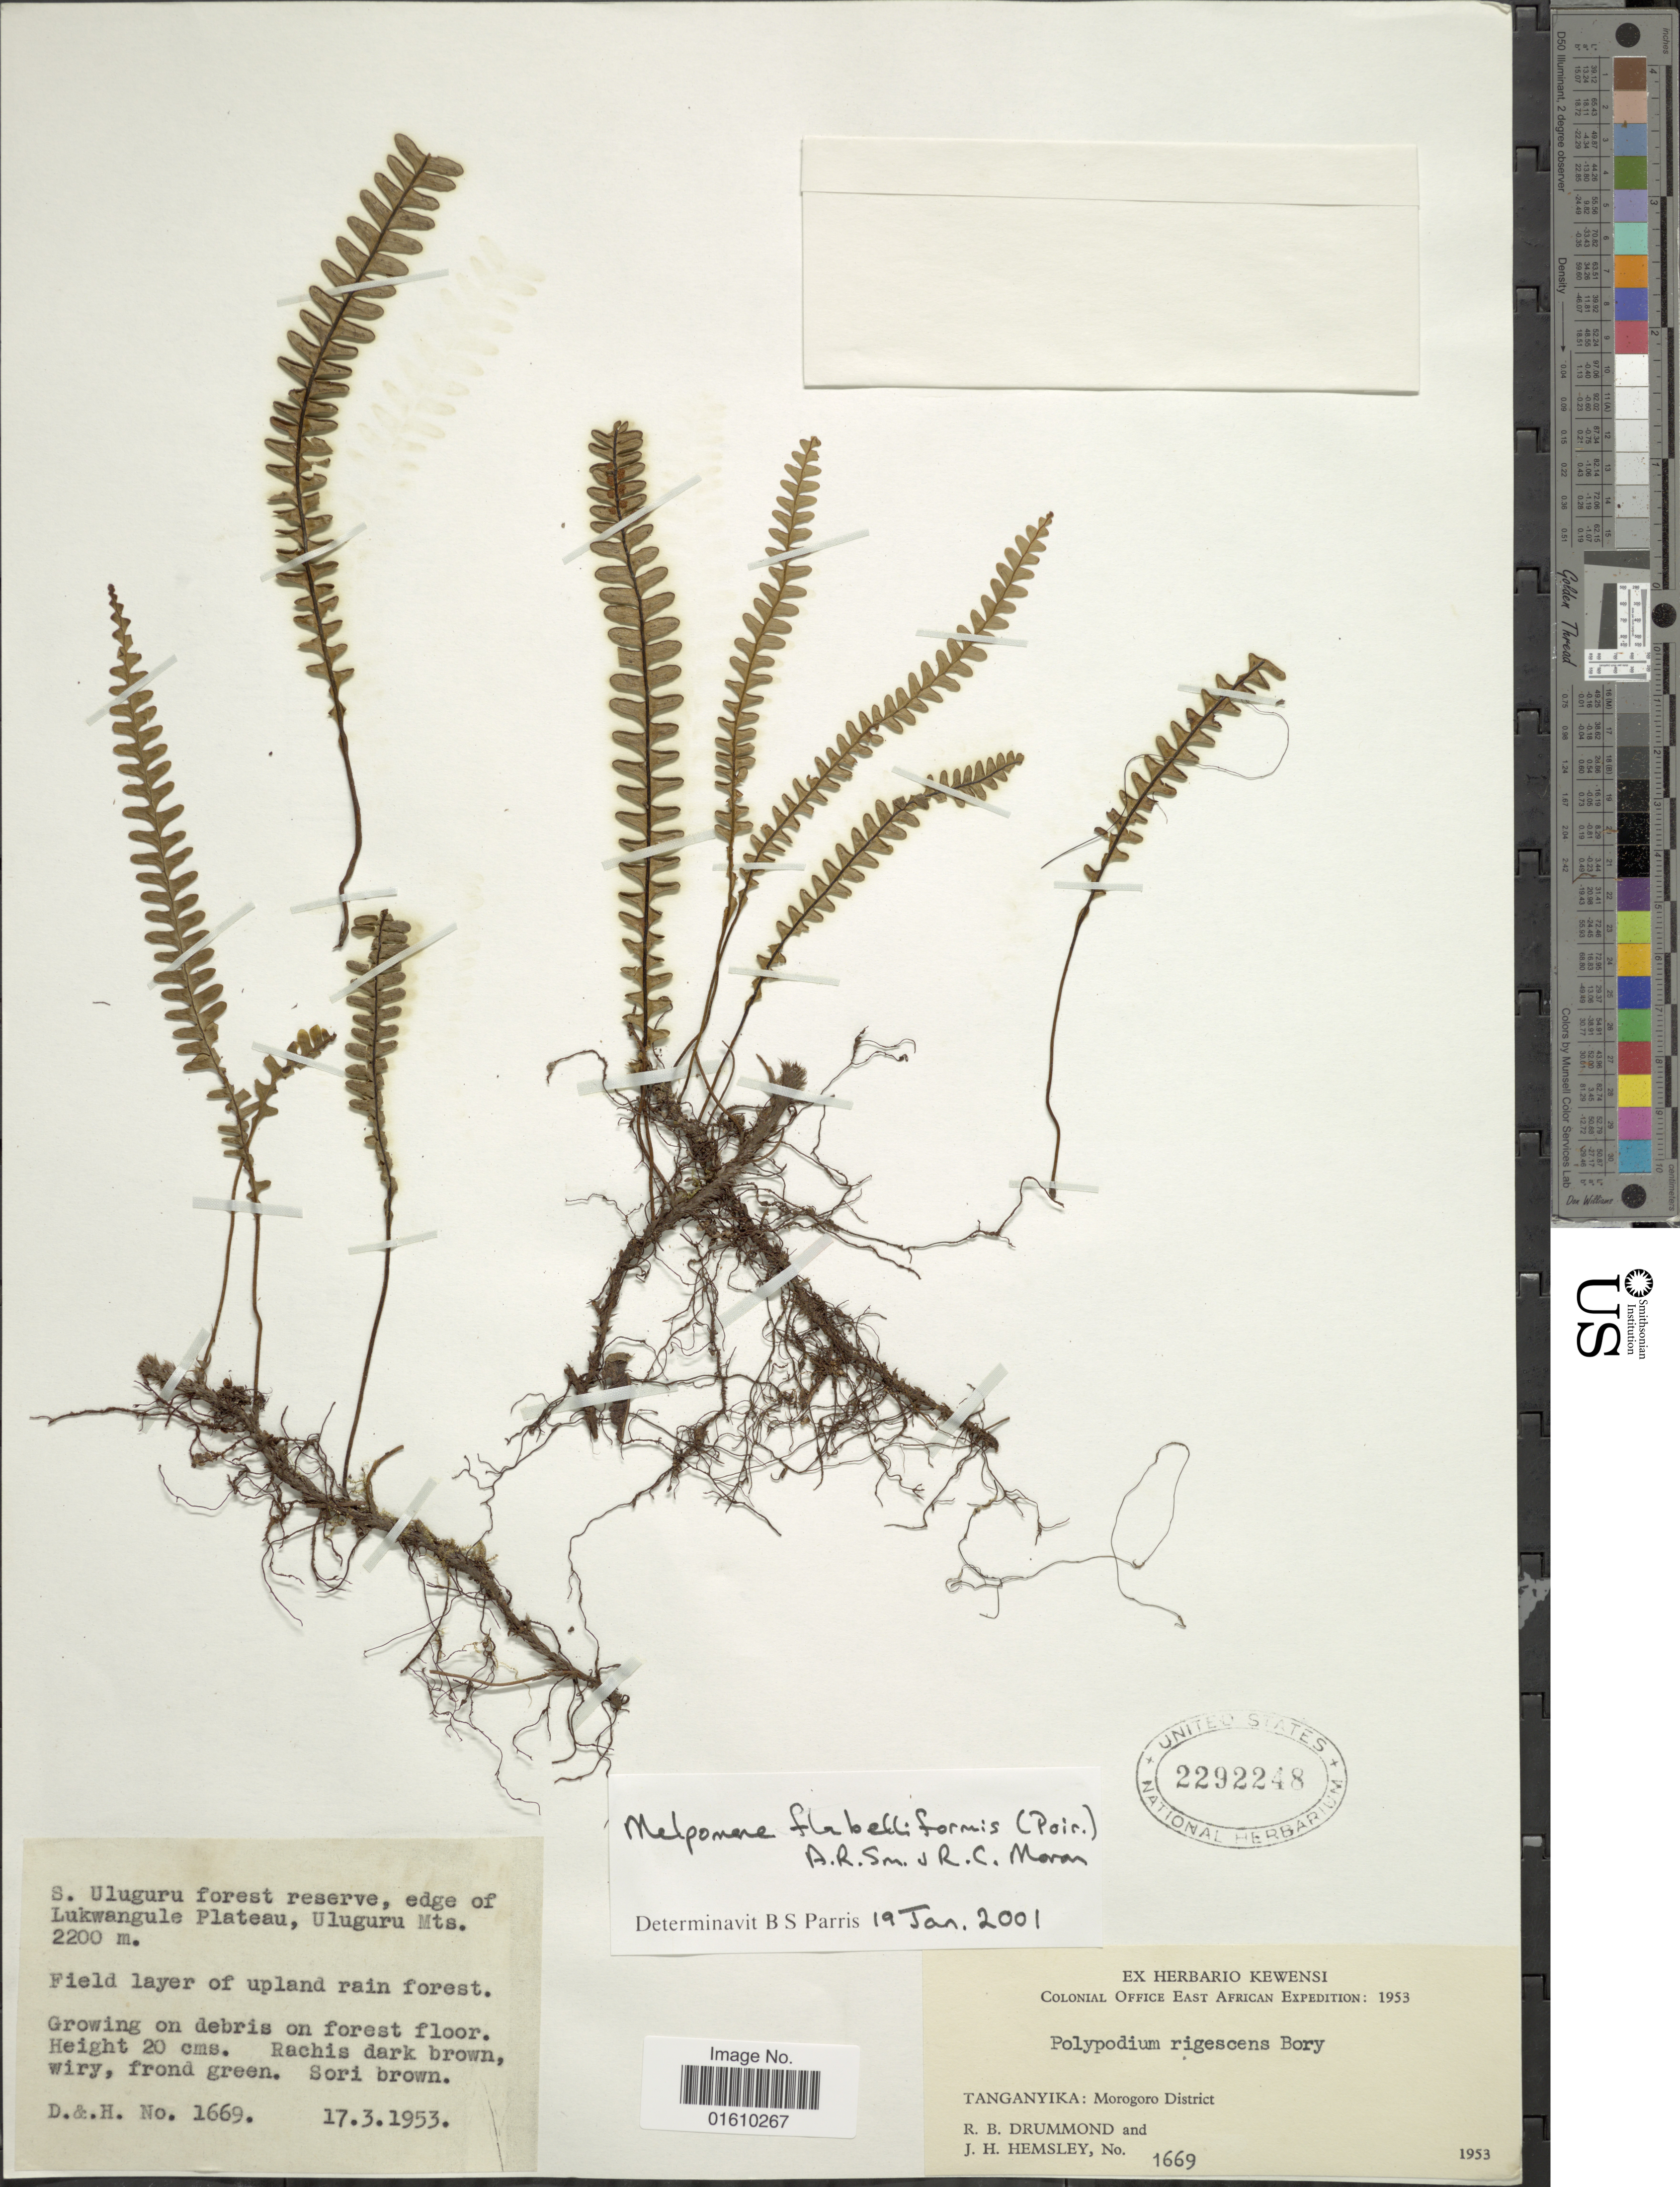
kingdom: Plantae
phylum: Tracheophyta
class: Polypodiopsida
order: Polypodiales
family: Polypodiaceae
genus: Melpomene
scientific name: Melpomene flabelliformis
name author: (Poir.) A.R. Sm. & R.C. Moran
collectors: R. Drummond & J. H. Hemsley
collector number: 1669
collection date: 1953-03-17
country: Tanzania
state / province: Morogoro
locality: S. Uluguru forest reserve, edge of Lukwangule Plateau, Uluguru Mts., Tanganyika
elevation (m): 2200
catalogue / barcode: US 2292248